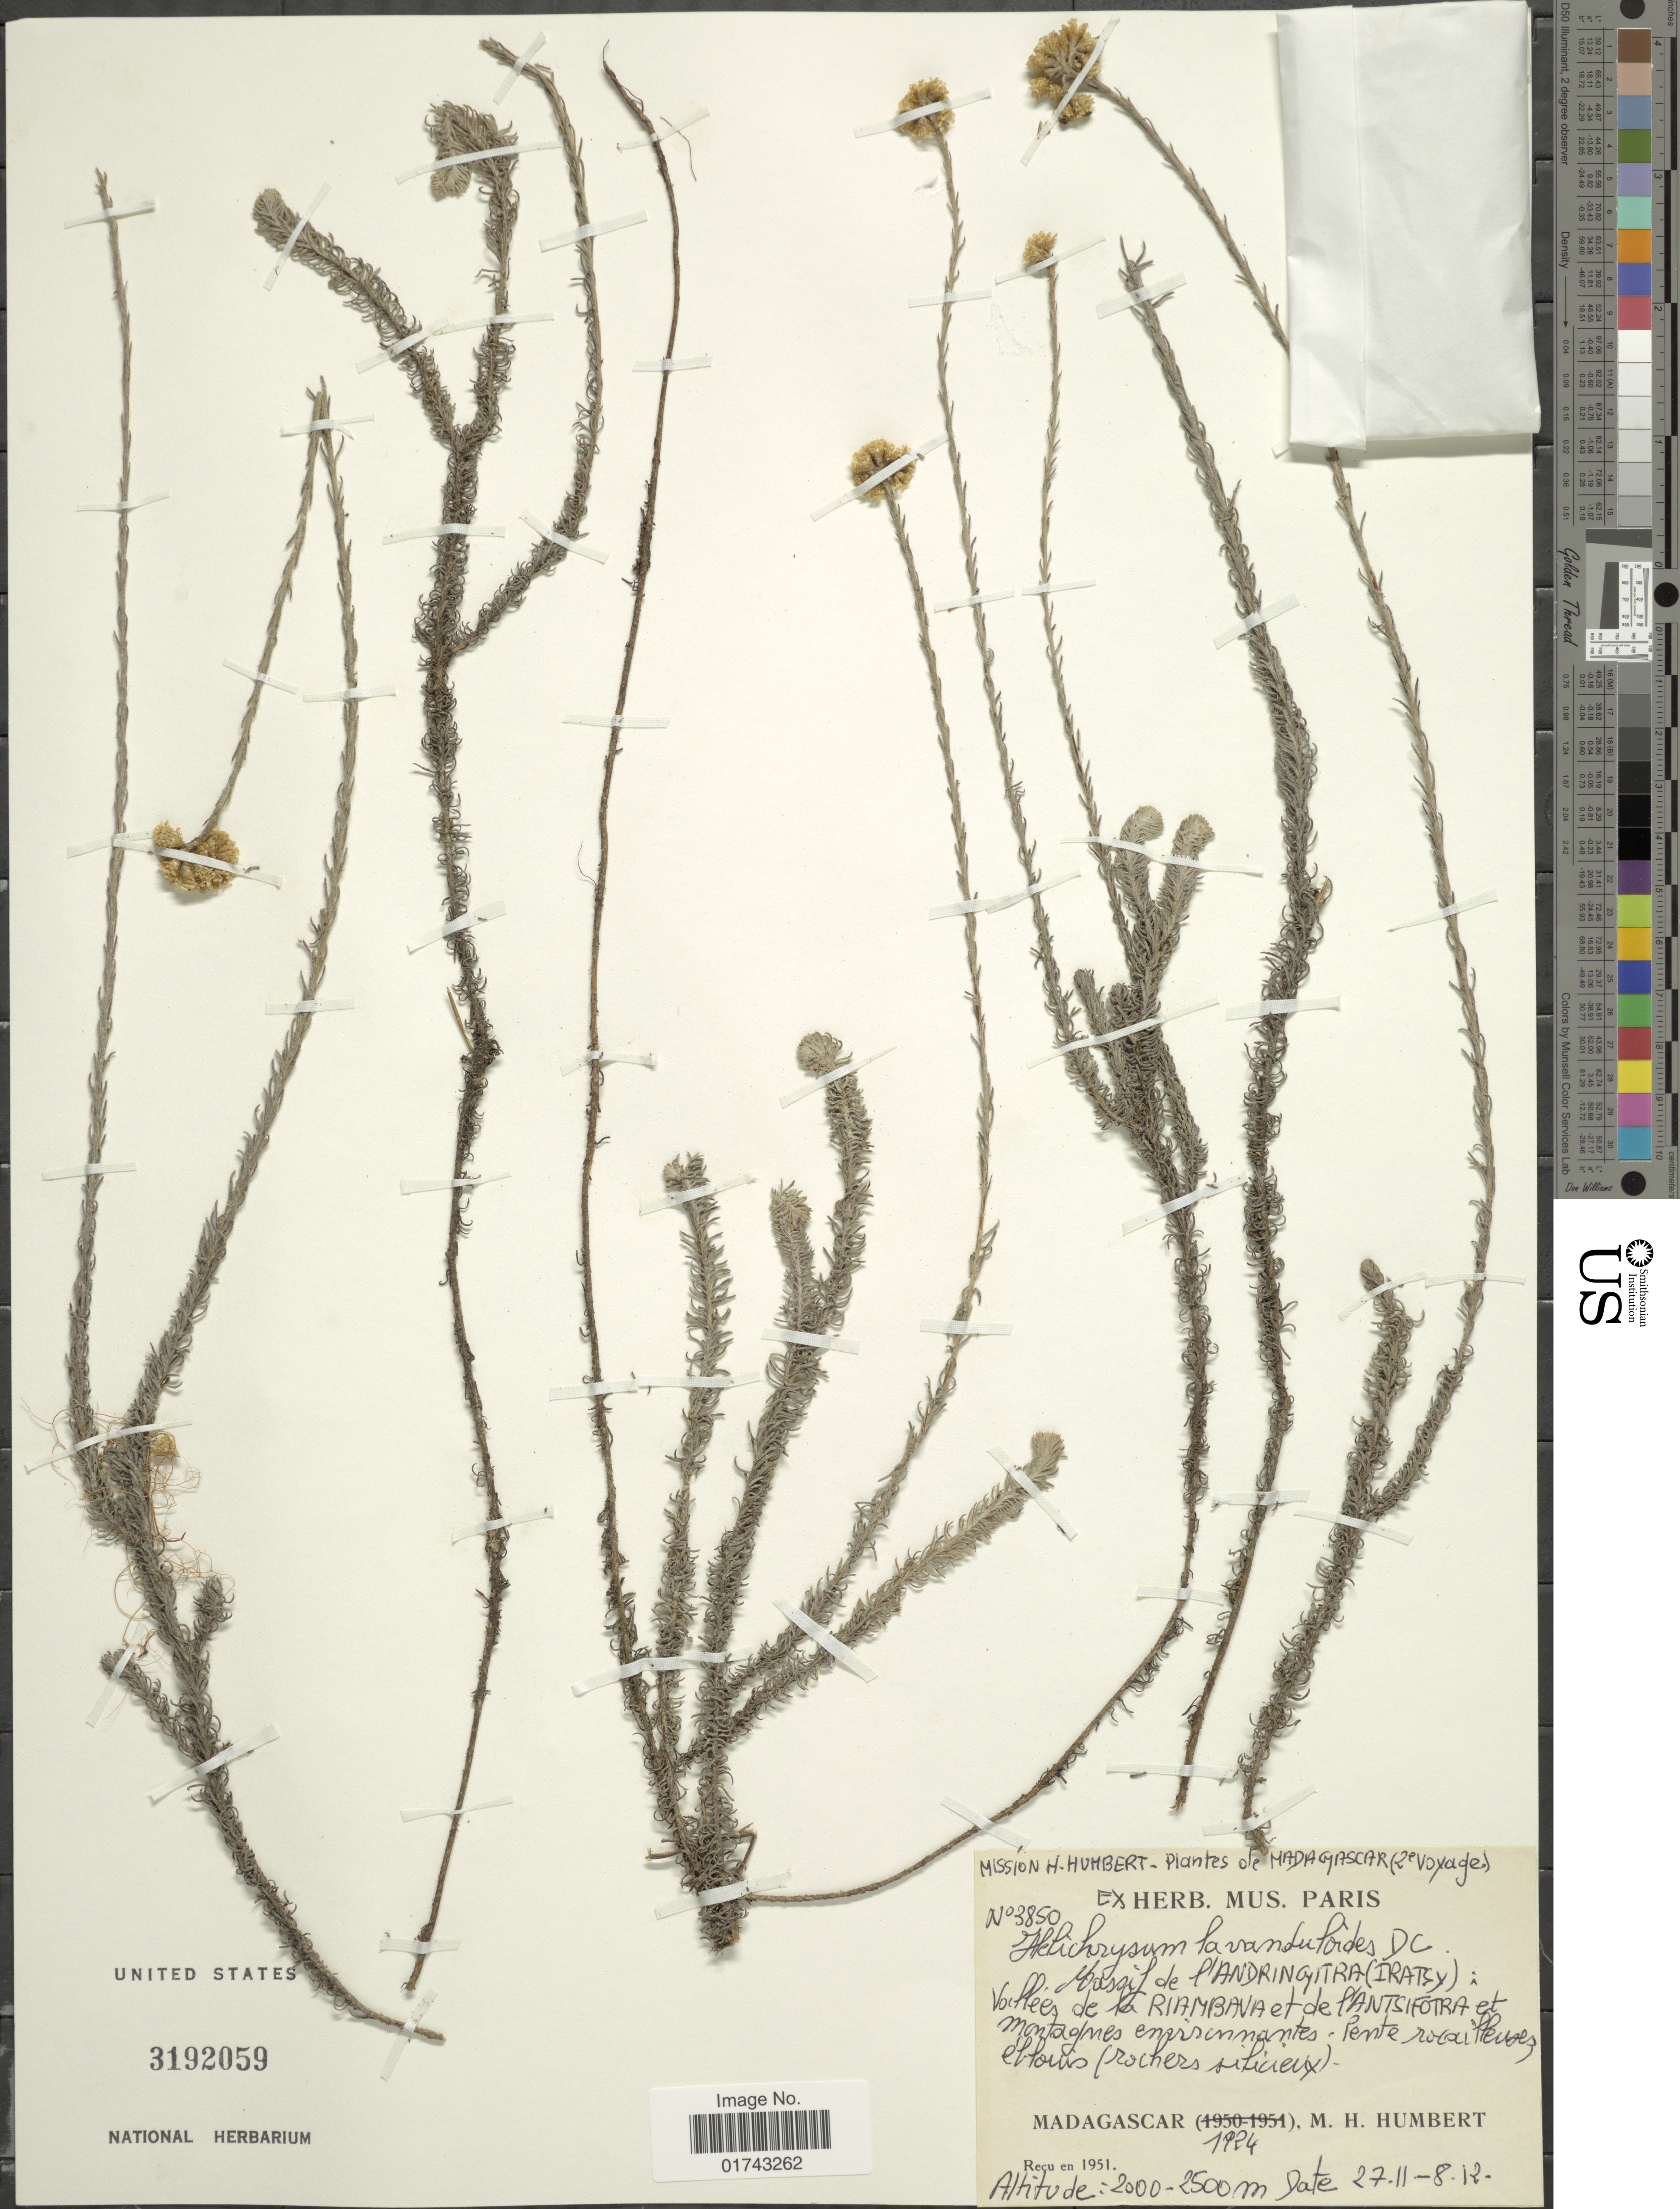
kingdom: Plantae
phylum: Tracheophyta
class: Magnoliopsida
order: Asterales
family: Asteraceae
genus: Helichrysum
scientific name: Helichrysum lavanduloides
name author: DC.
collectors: H. Humbert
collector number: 3850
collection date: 1924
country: Madagascar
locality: Massif de l' Andringitra (Iratsy): Vallees de la Riambava et de l'Antsifotra et montagnes environnantes.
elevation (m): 2000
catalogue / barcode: US 3192059